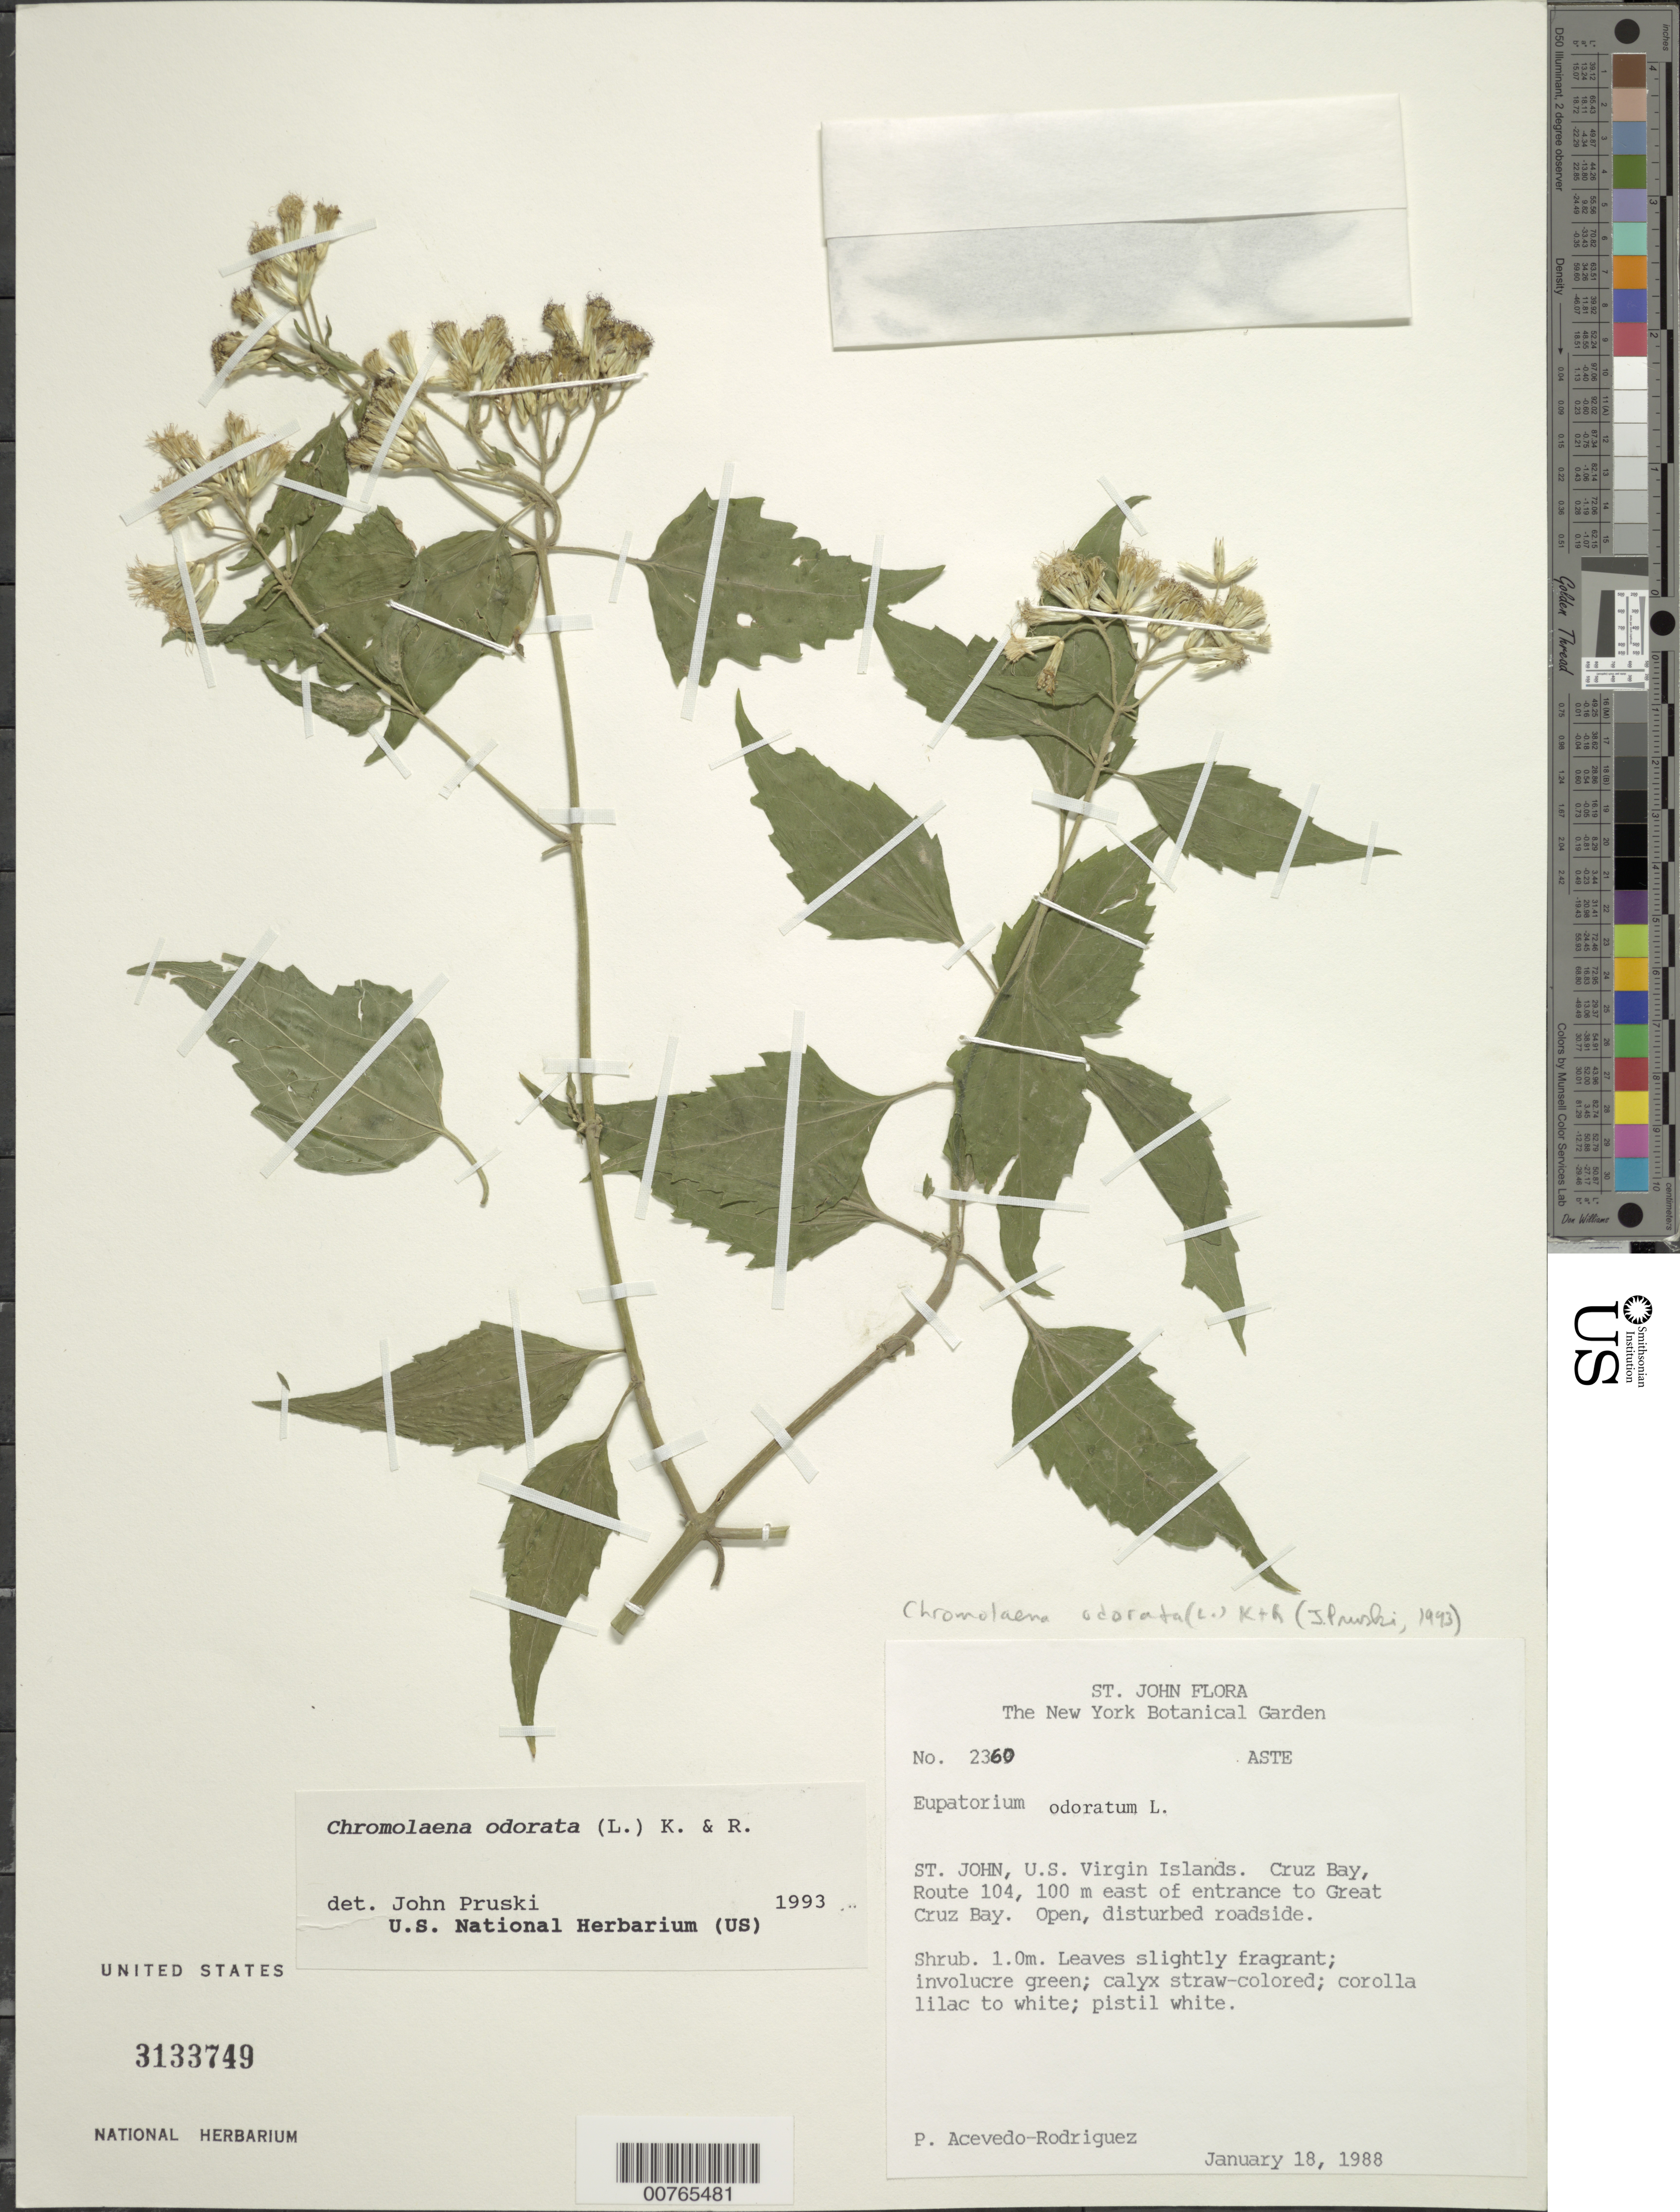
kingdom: Plantae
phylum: Tracheophyta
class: Magnoliopsida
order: Asterales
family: Asteraceae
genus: Chromolaena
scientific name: Chromolaena odorata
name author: (L.) R.M. King & H. Rob.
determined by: Pruski, J. F.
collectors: P. Acevedo-Rodr.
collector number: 2360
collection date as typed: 18 Jan 1988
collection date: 1988-01-18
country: U.S. Virgin Islands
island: St. John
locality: Cruz Bay Quarter; Route 104, 100 m east of entrance to Great Cruz Bay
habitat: Open, disturbed roadside.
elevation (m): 10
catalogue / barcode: US 3133749